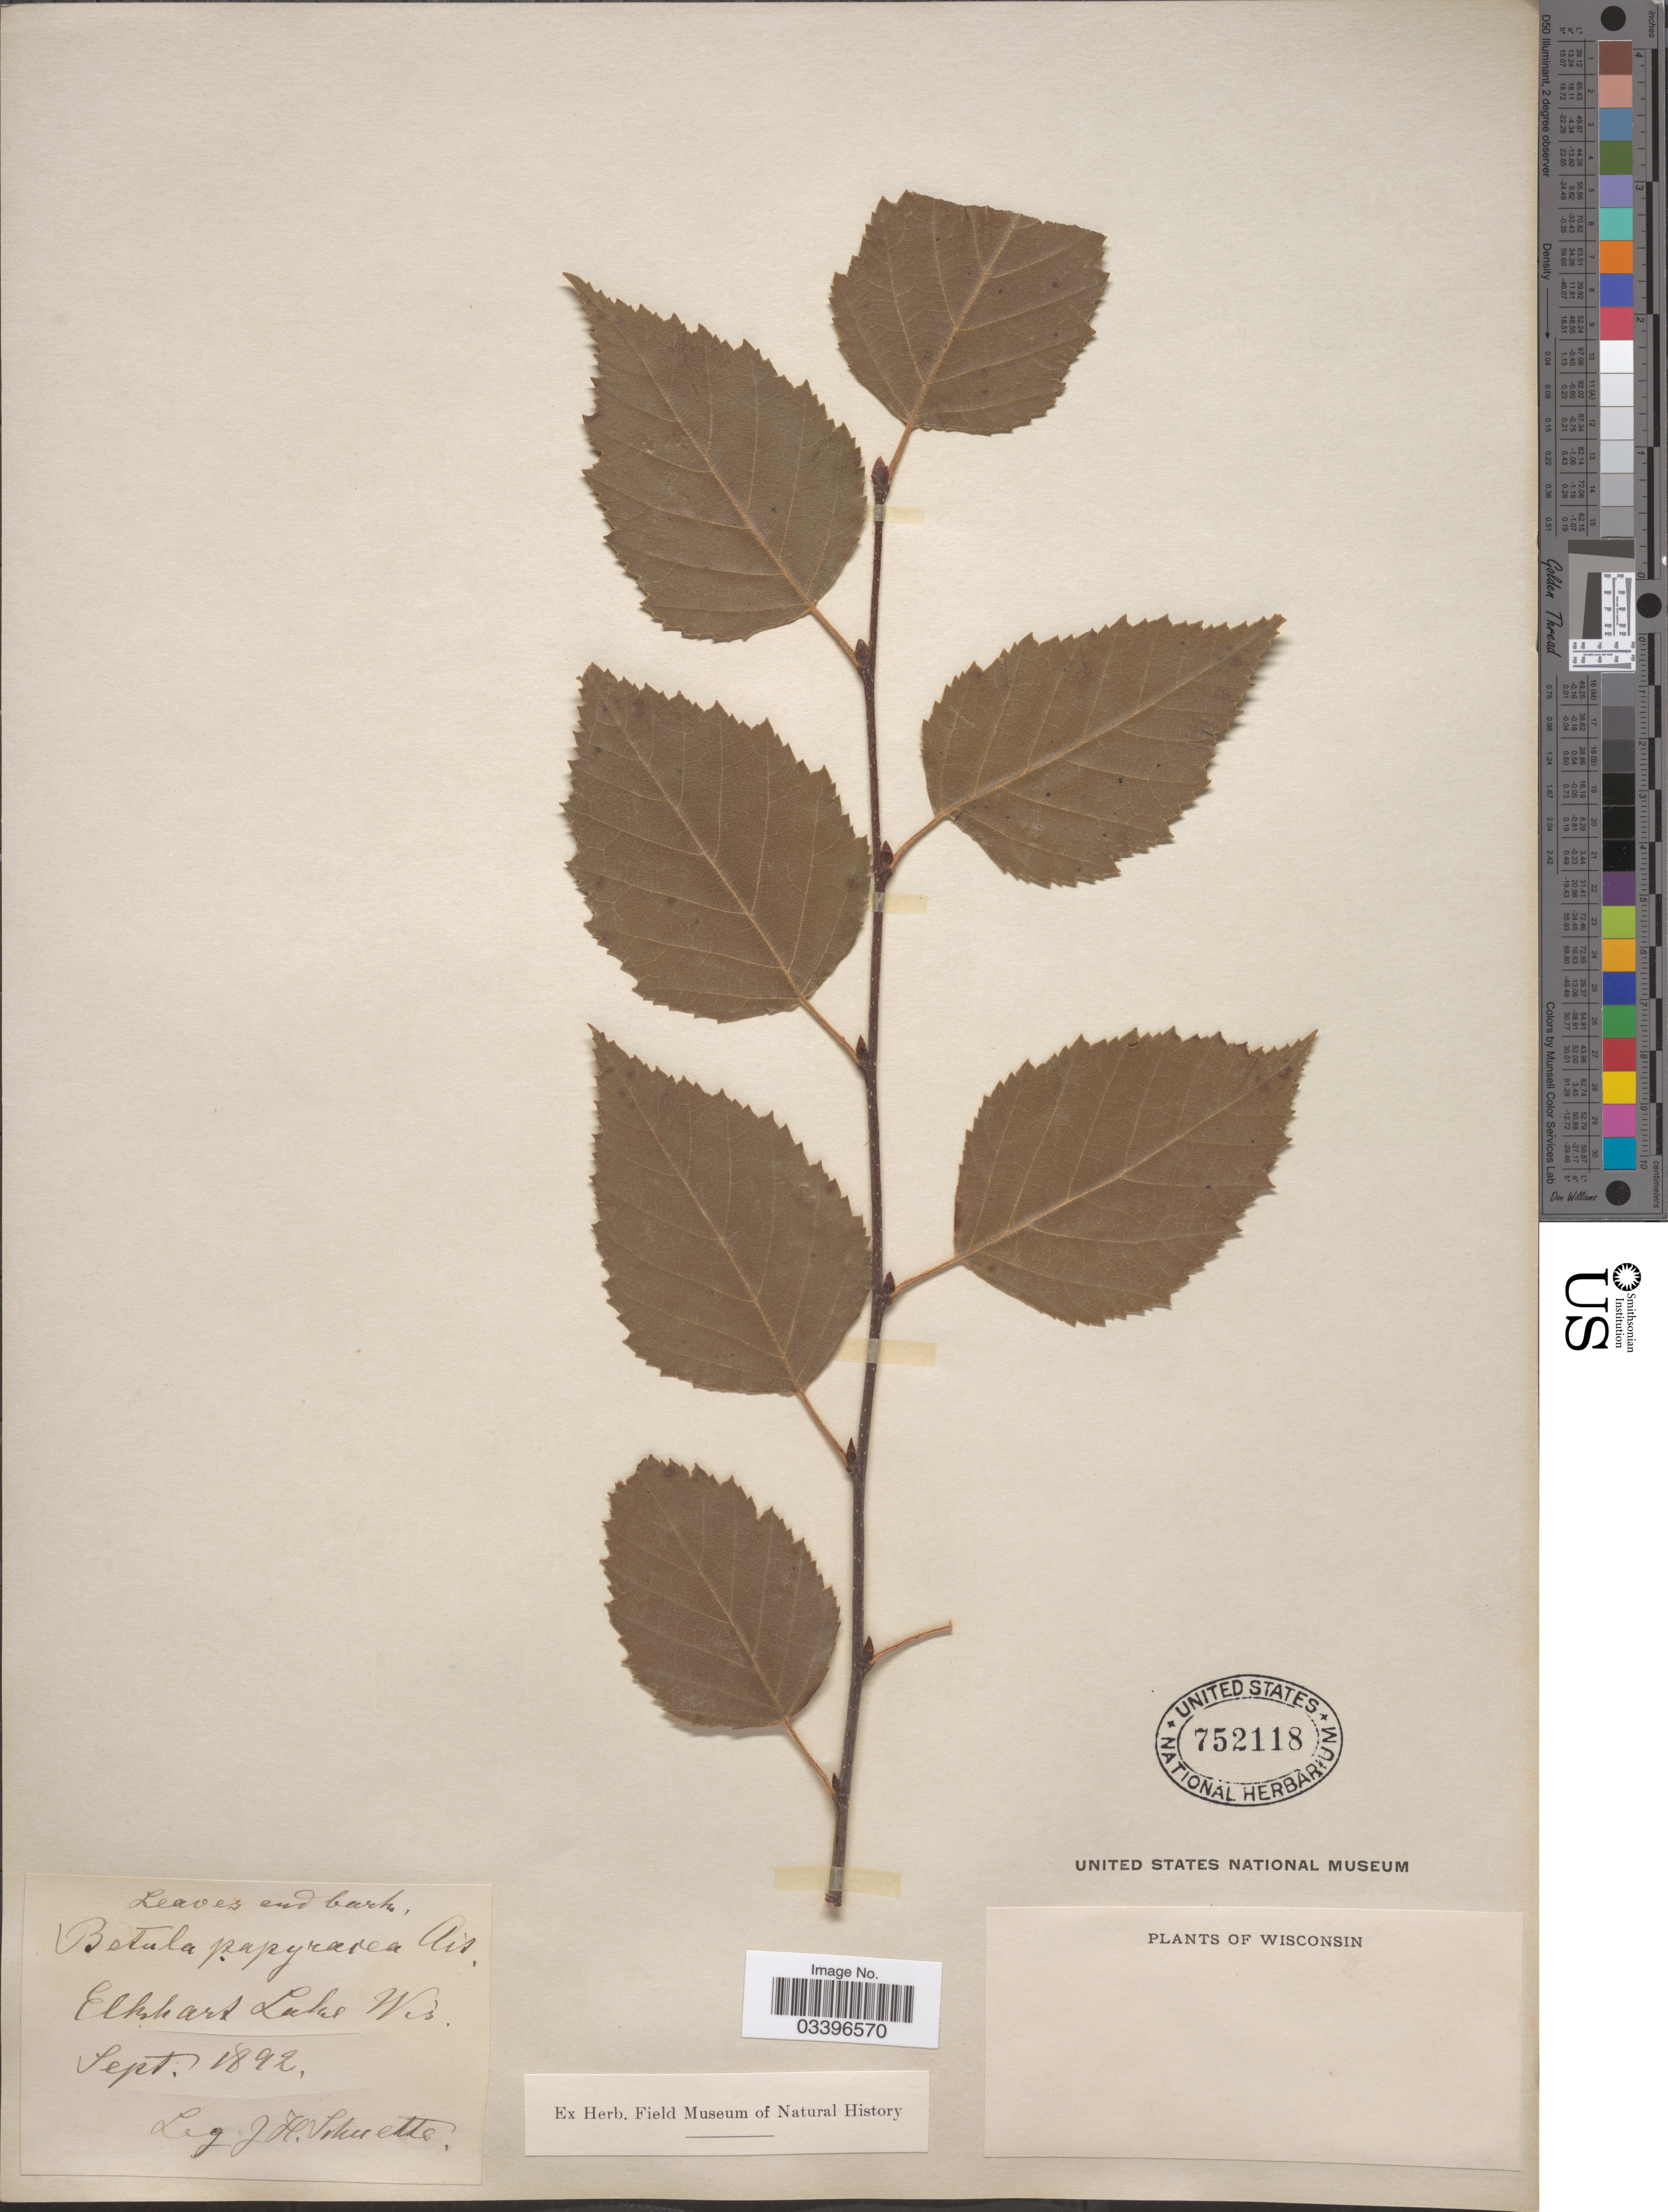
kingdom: Plantae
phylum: Tracheophyta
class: Magnoliopsida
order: Fagales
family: Betulaceae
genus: Betula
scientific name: Betula papyrifera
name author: Marshall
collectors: J. H. Schuette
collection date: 1892-09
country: United States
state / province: Wisconsin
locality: Elkhart Lake.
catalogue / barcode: US 752118